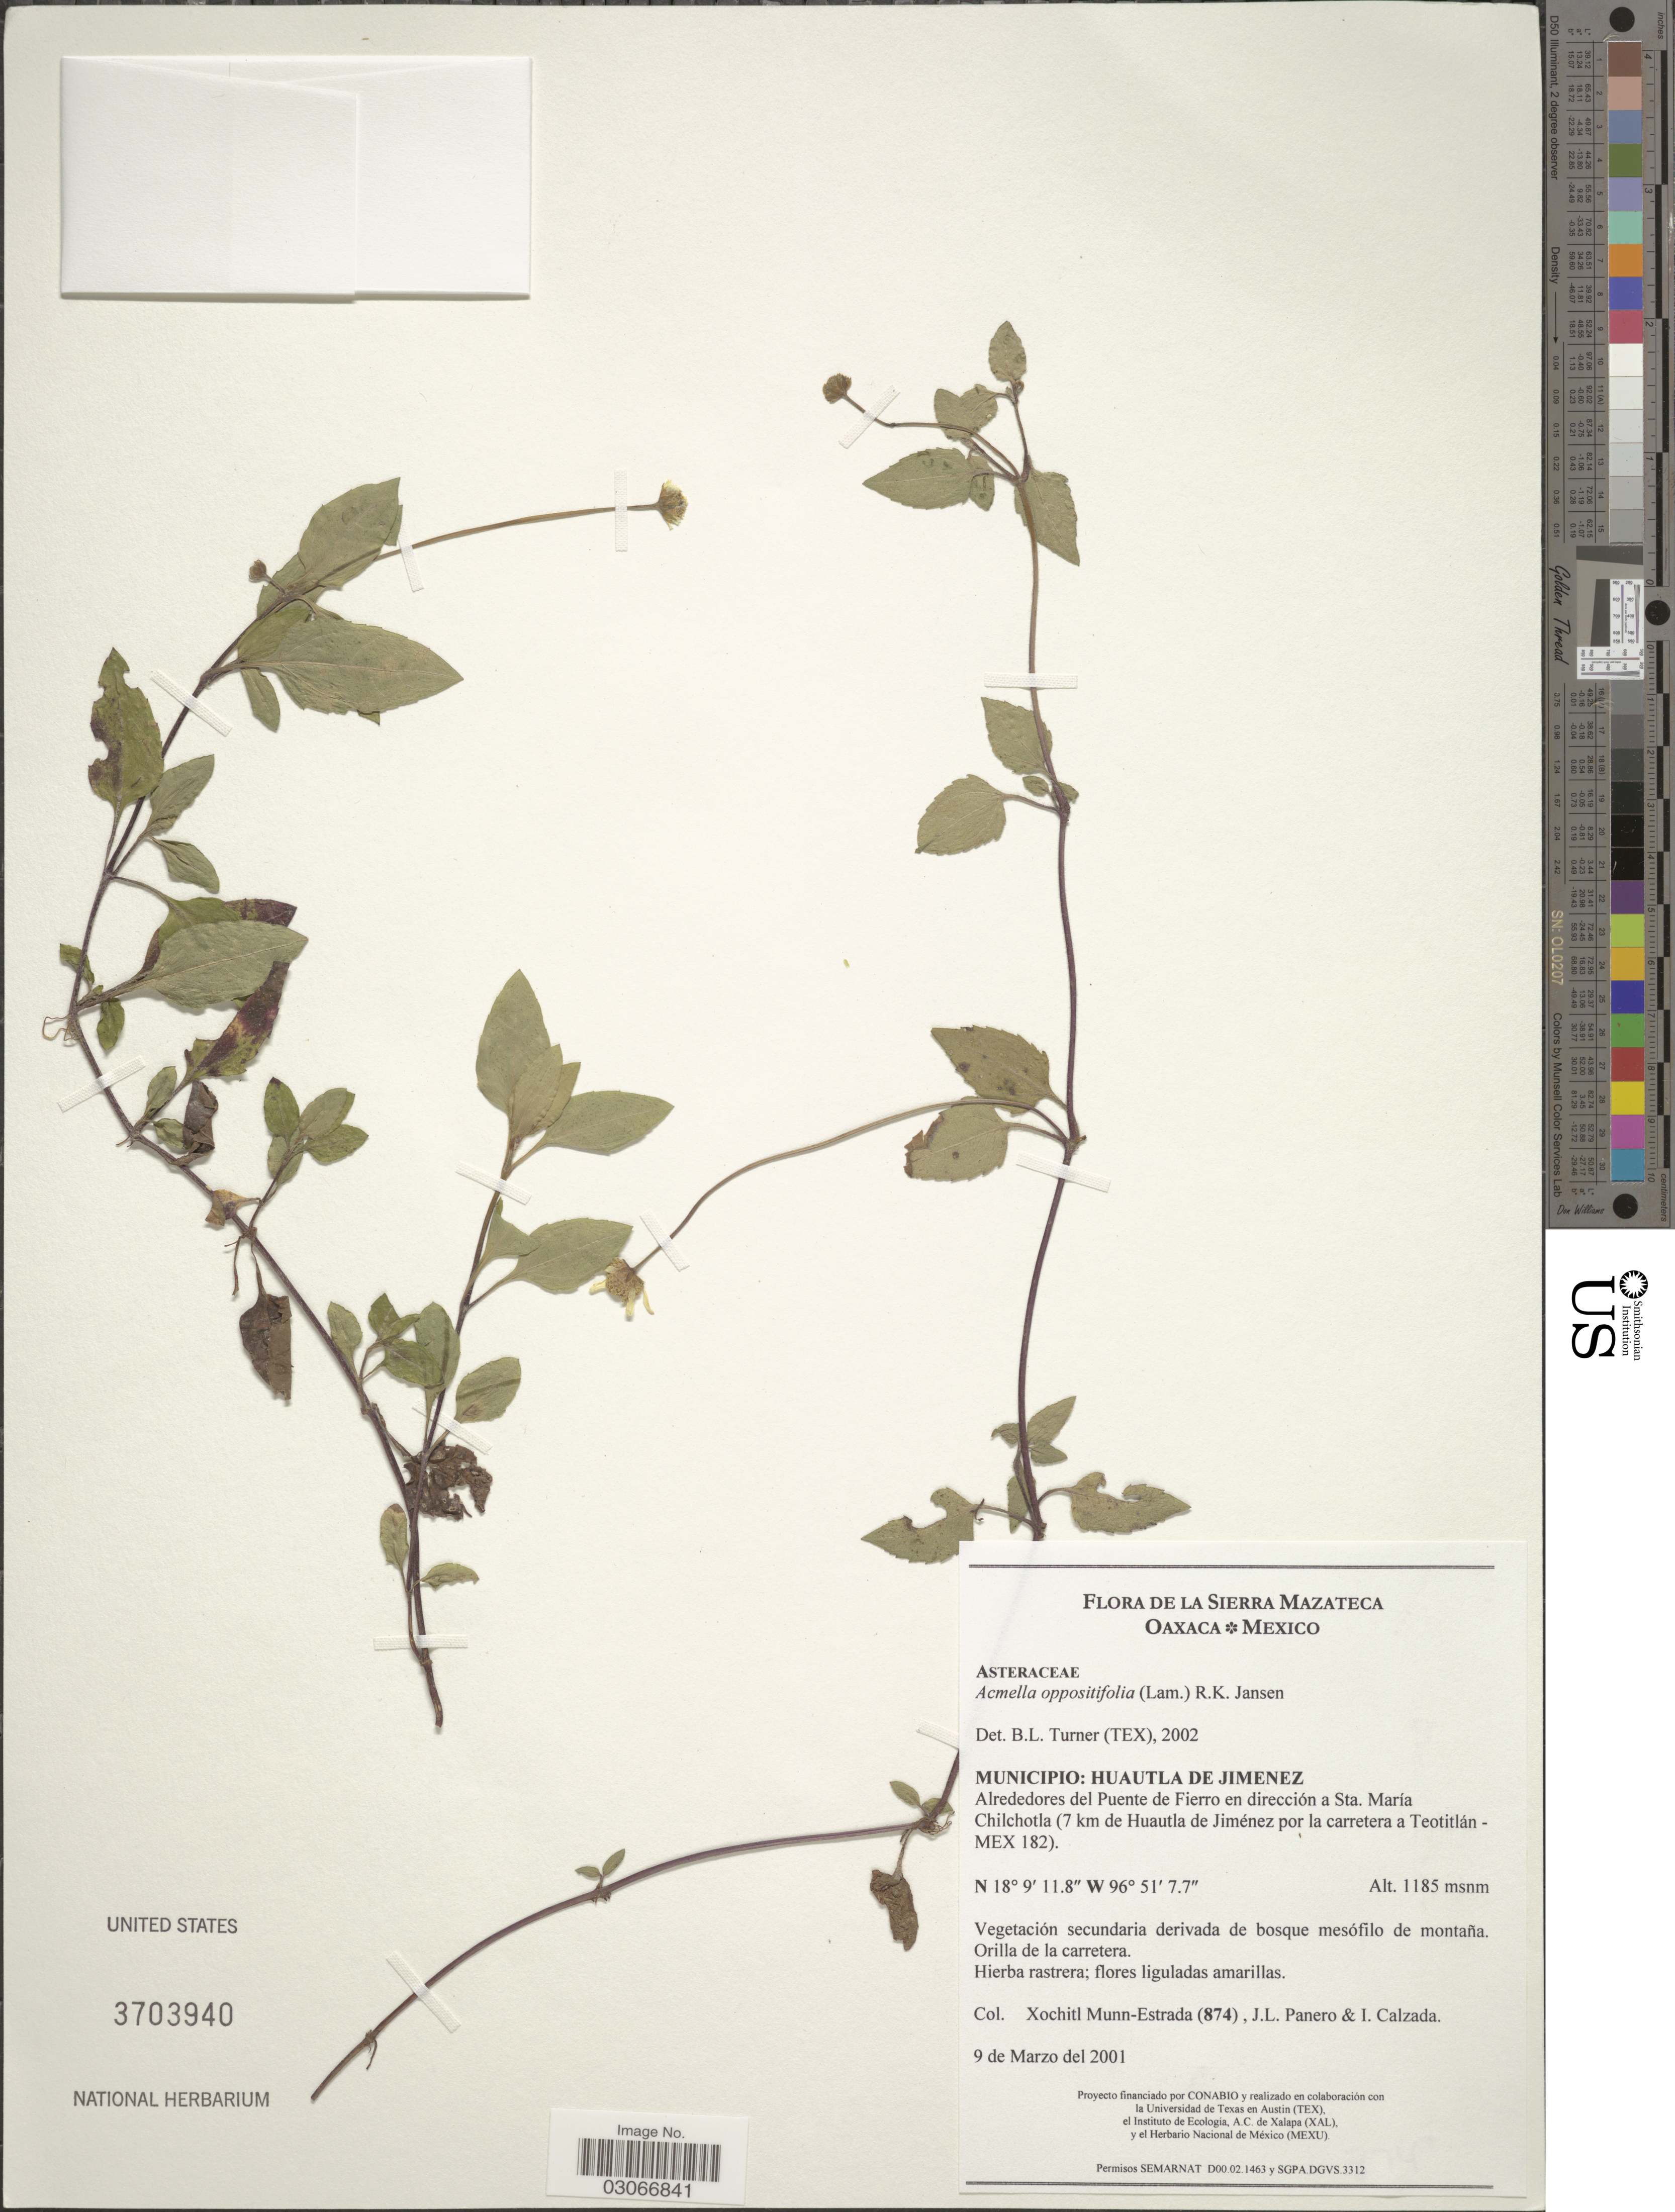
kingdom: Plantae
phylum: Tracheophyta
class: Magnoliopsida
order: Asterales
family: Asteraceae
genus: Acmella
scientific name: Acmella oppositifolia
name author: (Lam.) R.K. Jansen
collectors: X. Munn-Estrada, J. L. Panero & I. Calzada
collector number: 874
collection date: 2001-03-09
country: Mexico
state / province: Oaxaca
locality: Municipio: Huautla de Jimenez. Alrededores del Puente de Fierro en direcctón a Sta. María Chilchotla (7 km de Huautla de Jiménez por la carretera a Teotitlán- Mex 182).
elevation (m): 1185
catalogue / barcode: US 3703940